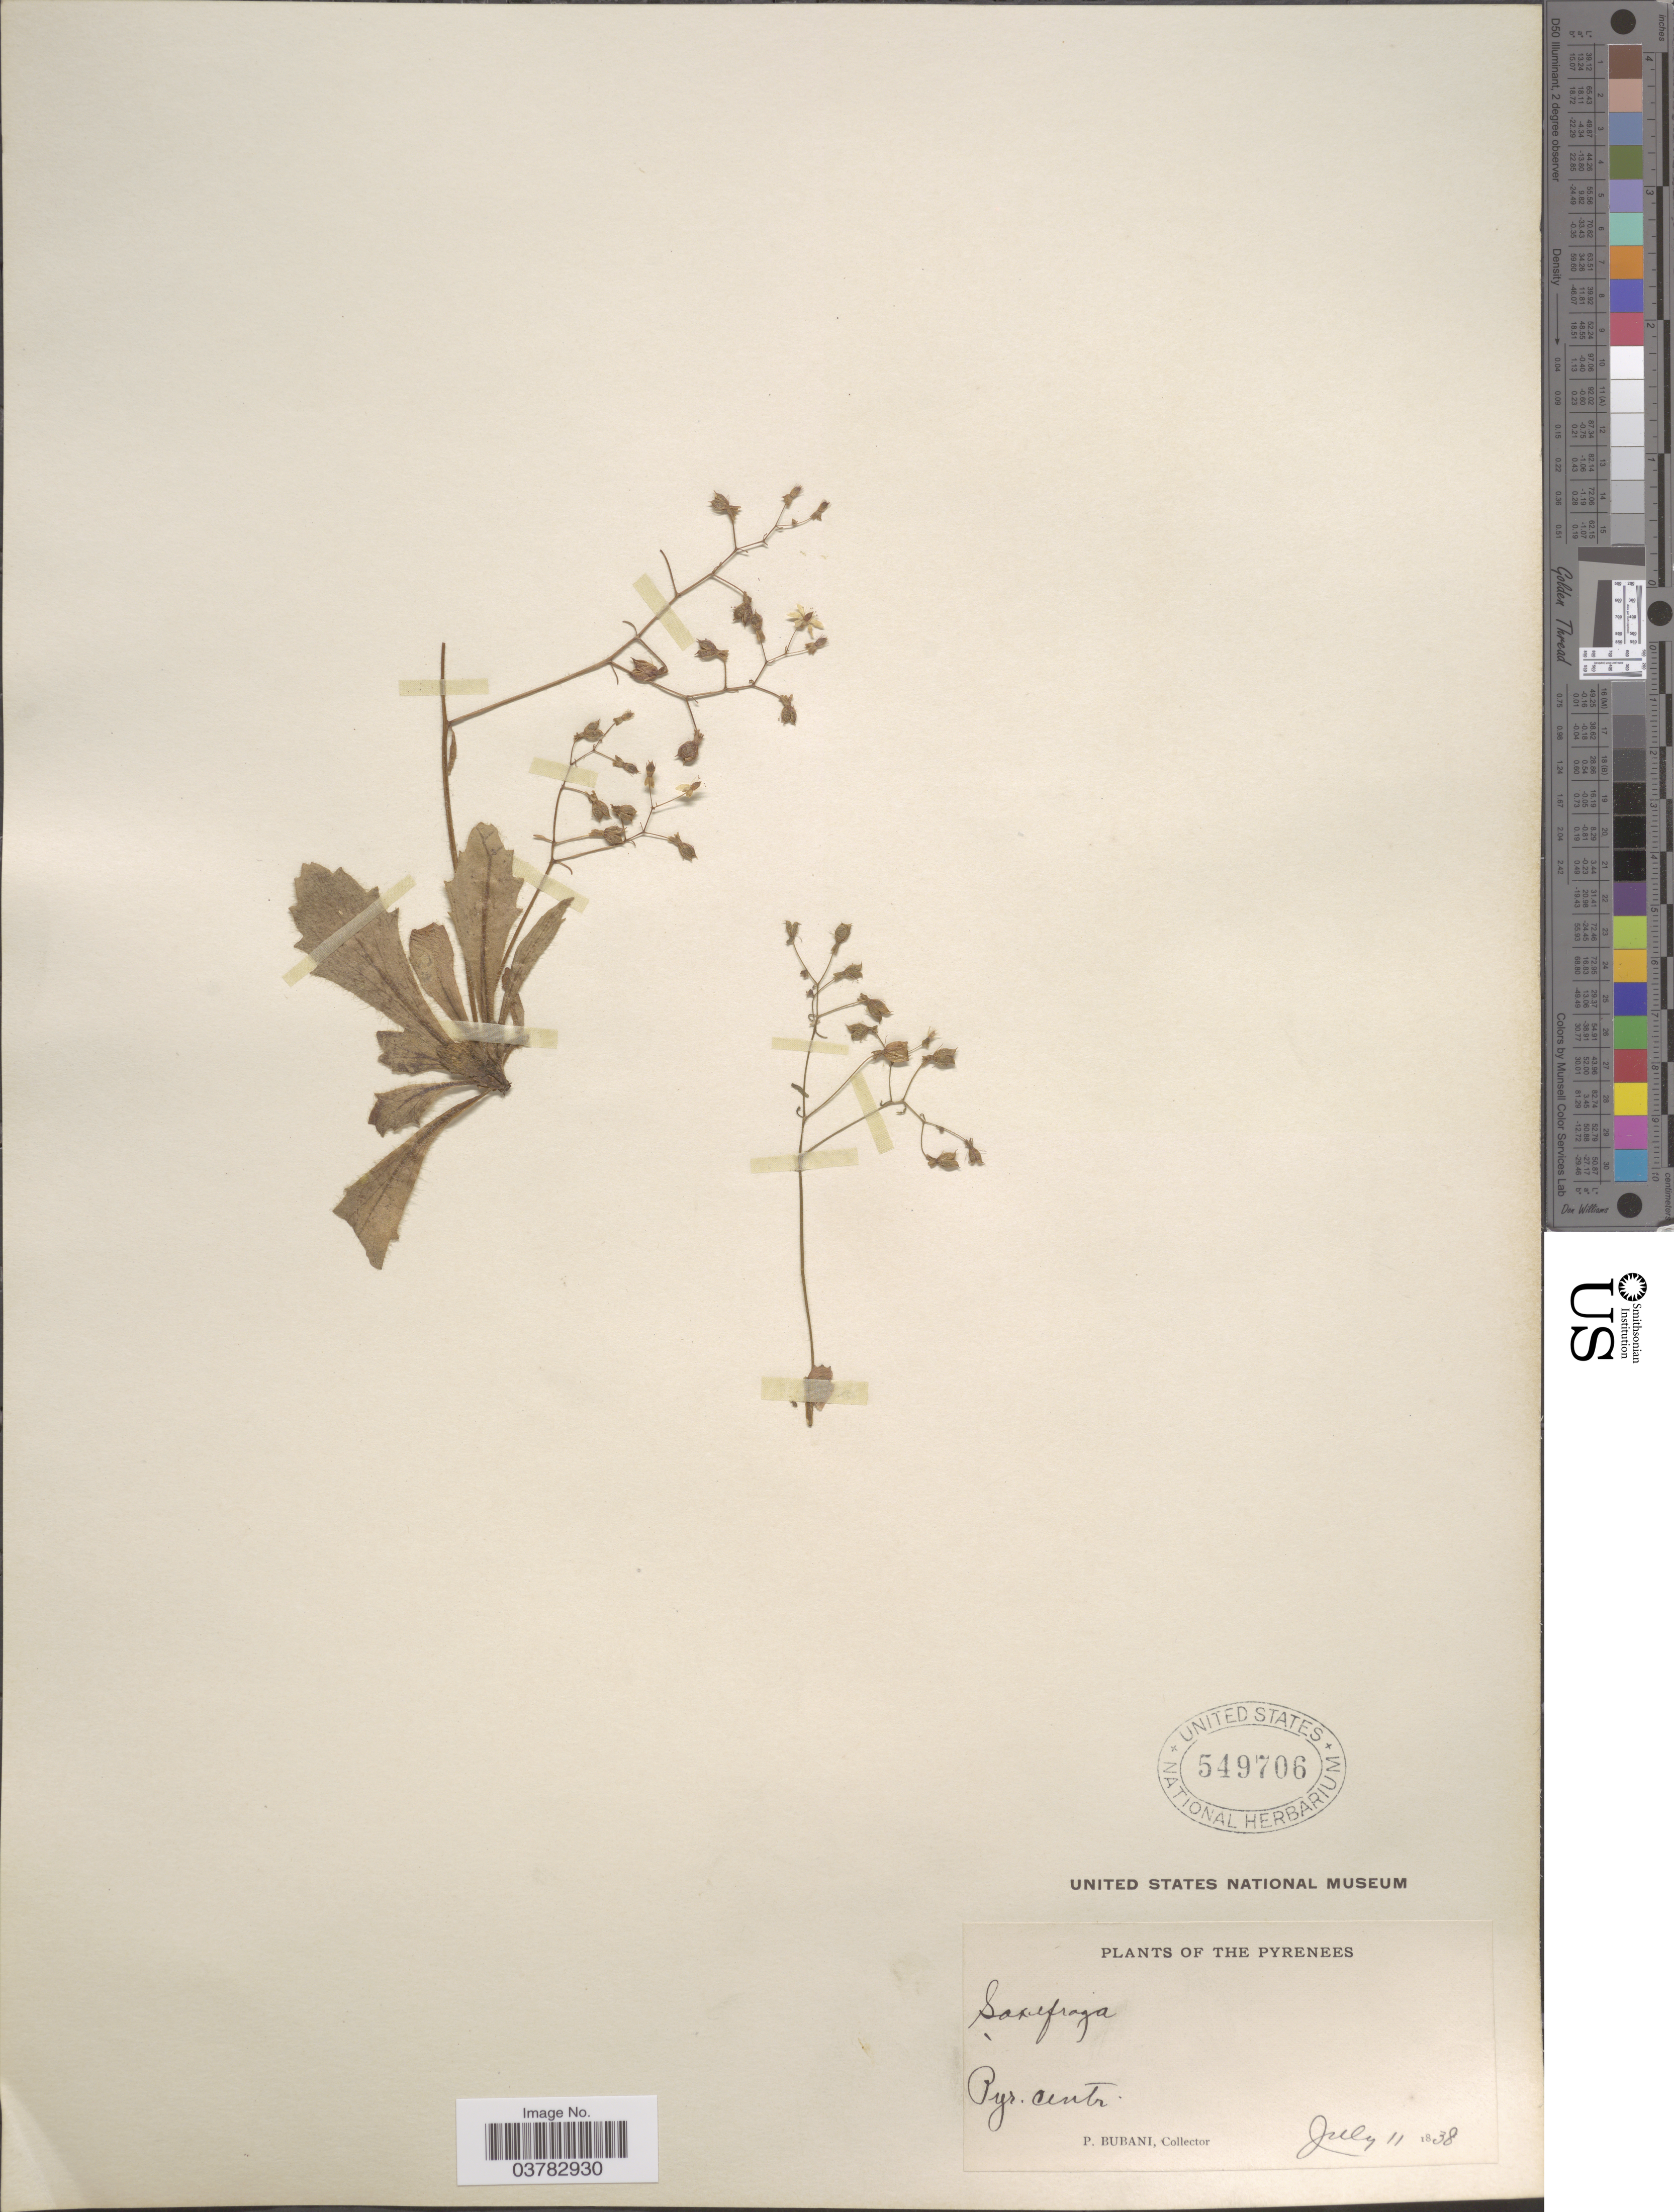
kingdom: Plantae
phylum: Tracheophyta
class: Magnoliopsida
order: Saxifragales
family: Saxifragaceae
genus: Saxifraga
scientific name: Saxifraga sp.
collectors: P. Bubani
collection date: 1838-07-11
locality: The Pyrenees. Pyr. centr.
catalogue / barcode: US 549706